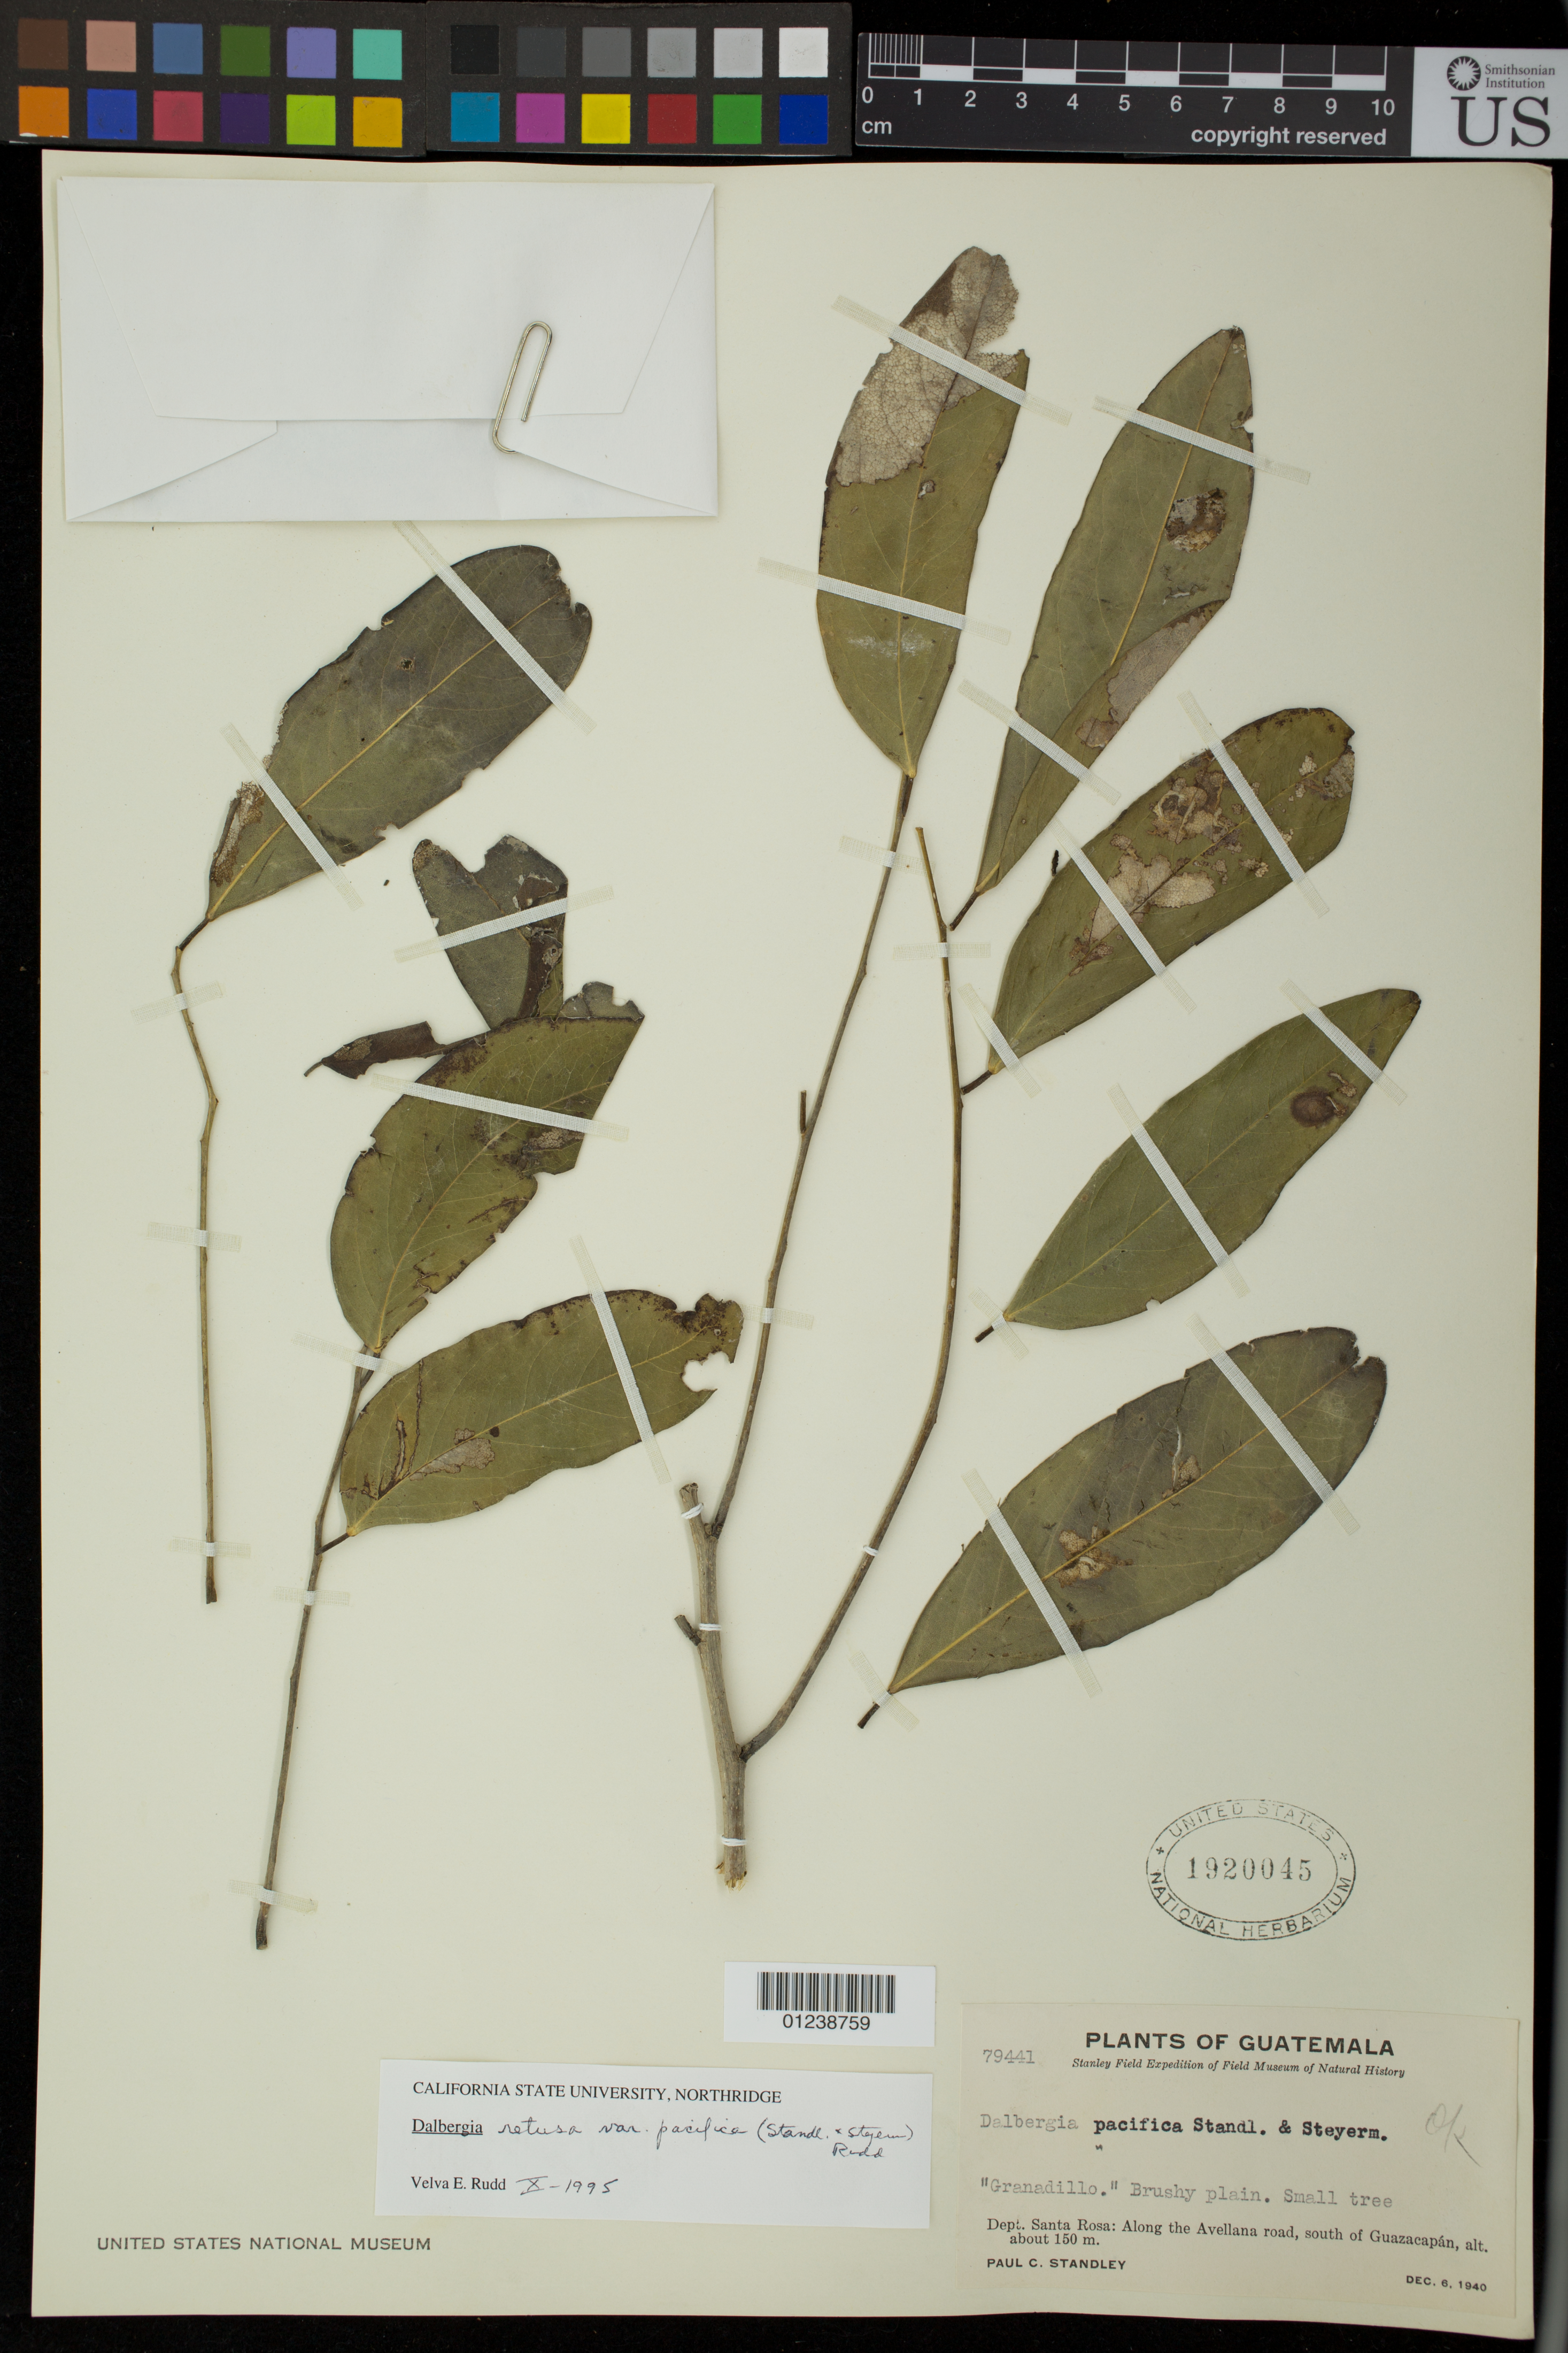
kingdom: Plantae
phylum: Tracheophyta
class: Magnoliopsida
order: Fabales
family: Fabaceae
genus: Dalbergia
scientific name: Dalbergia retusa var. pacifica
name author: (Standl. & Steyerm.) Rudd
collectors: P. C. Standley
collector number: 79441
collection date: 1940-12-06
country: Guatemala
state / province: Santa Rosa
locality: Along the Avellana road, south of Guazacapan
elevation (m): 150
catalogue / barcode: US 1920045